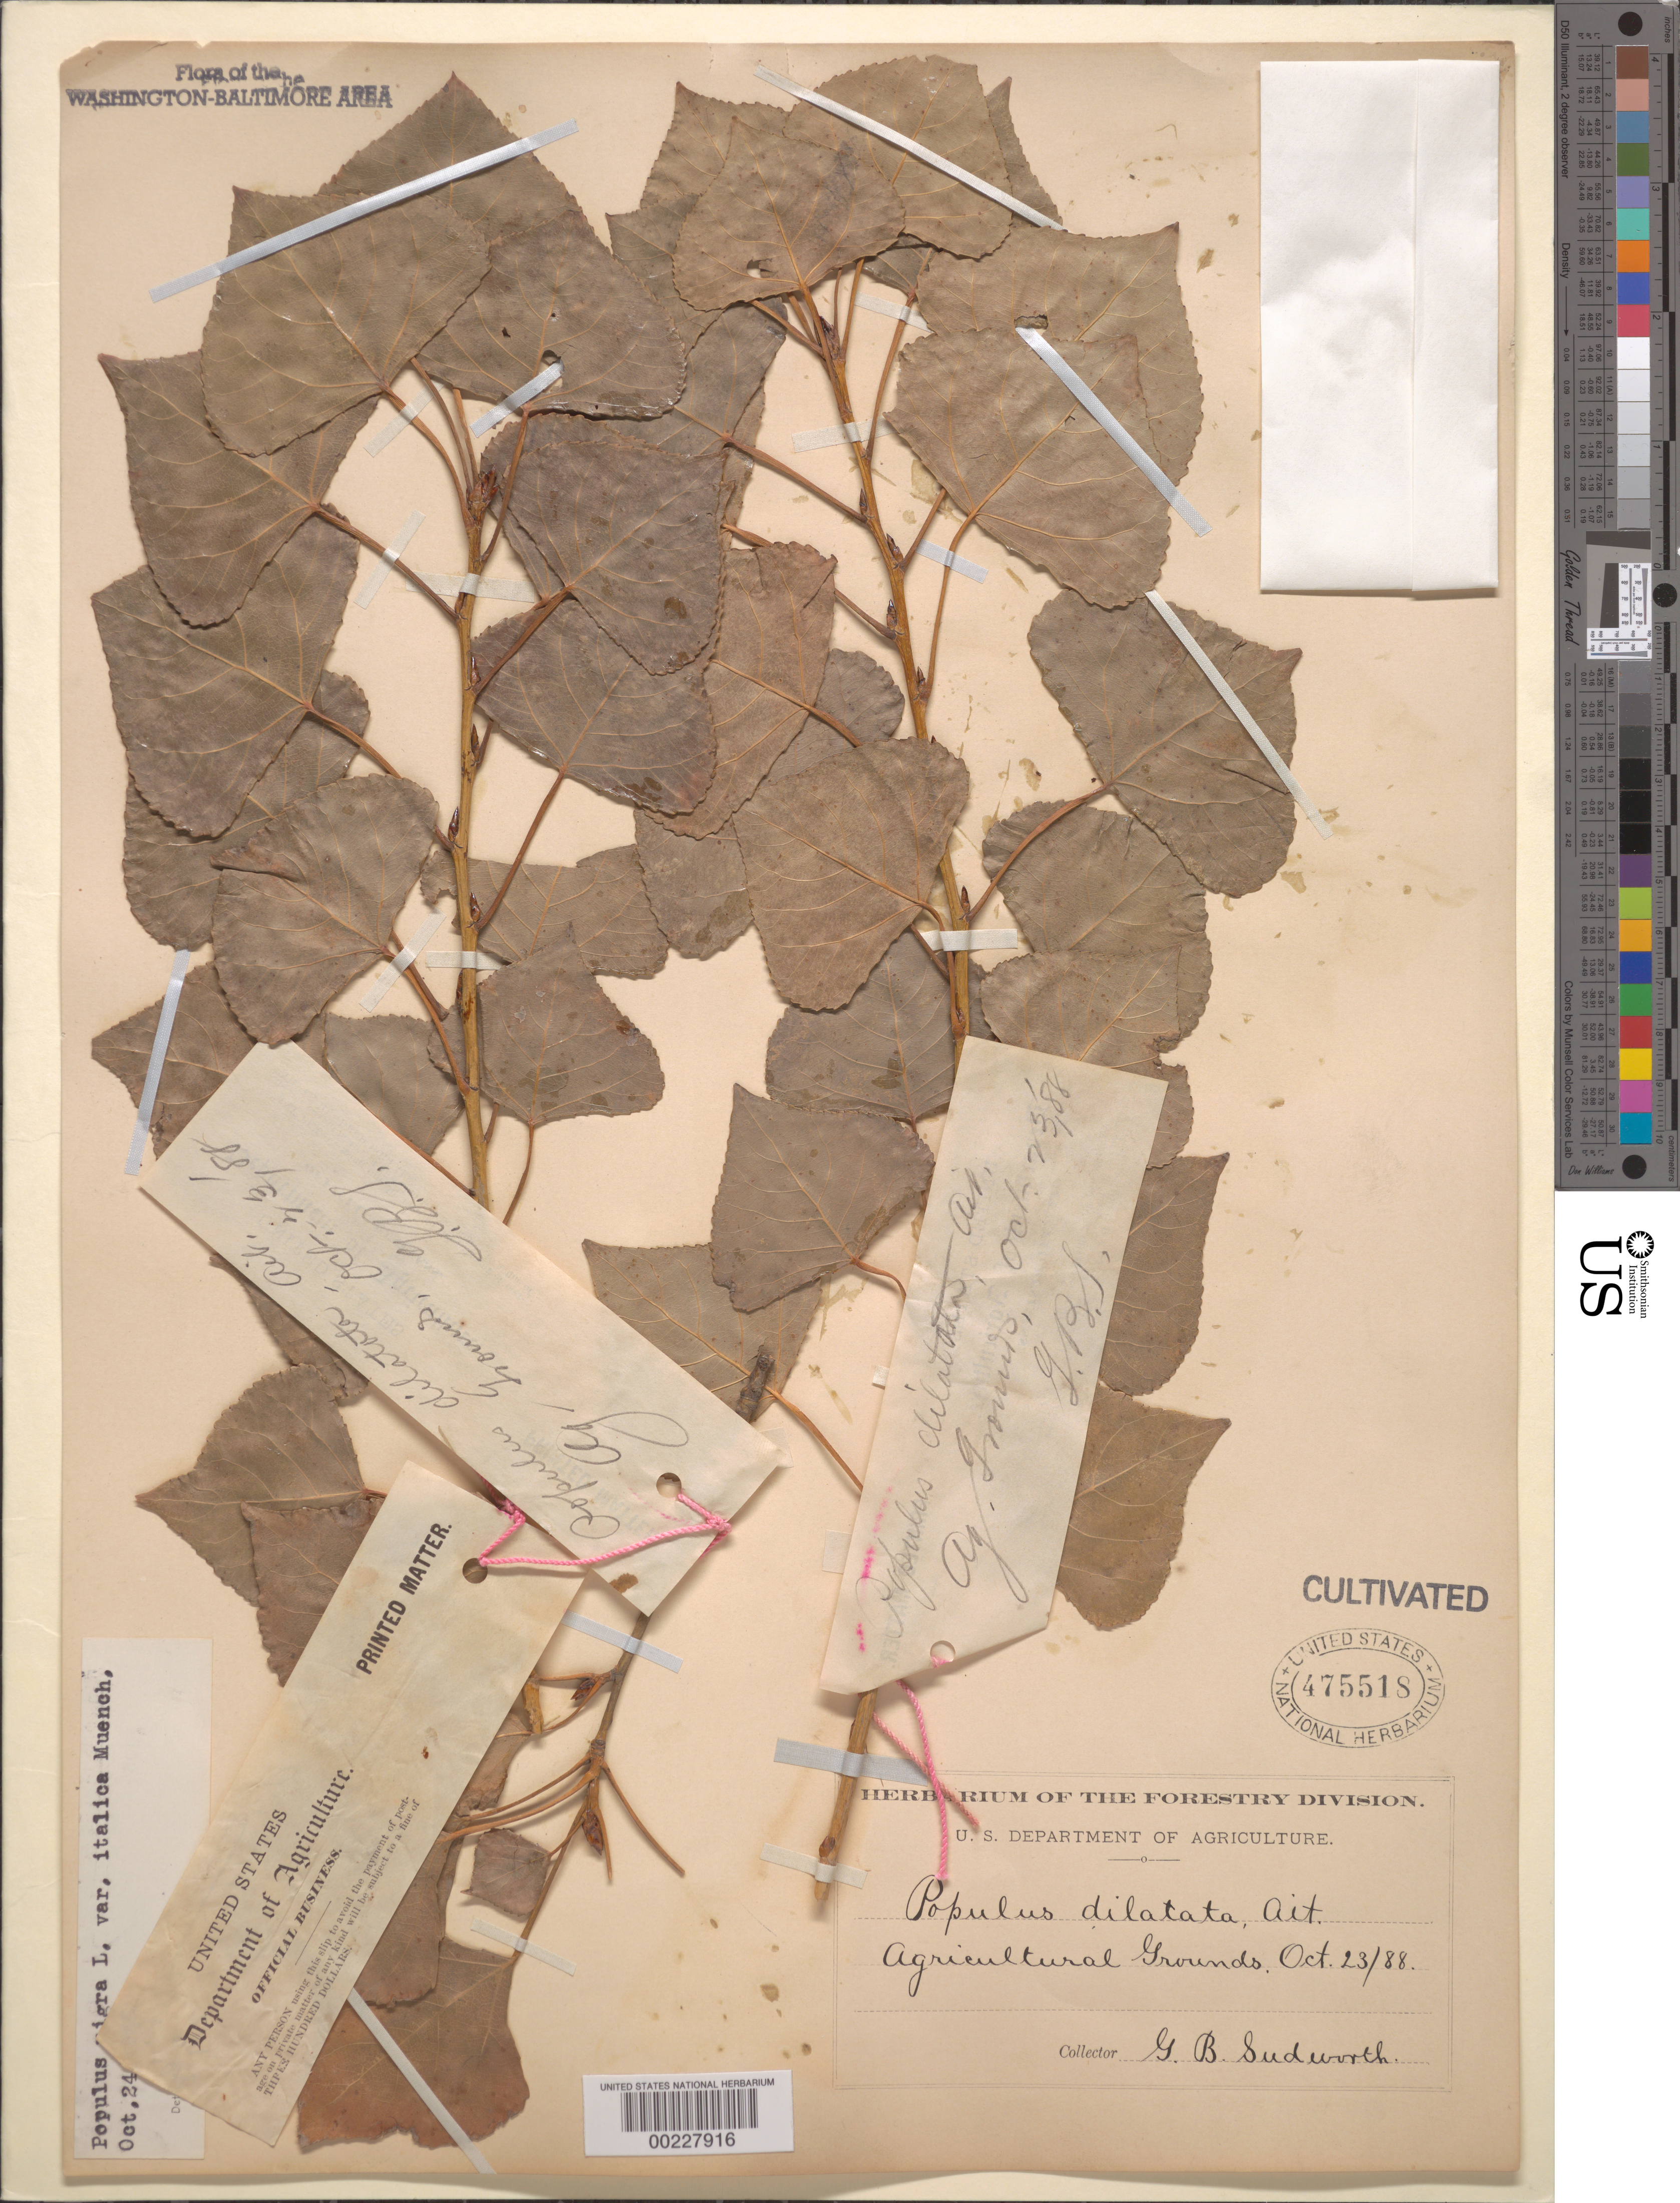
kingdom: Plantae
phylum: Tracheophyta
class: Magnoliopsida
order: Malpighiales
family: Salicaceae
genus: Populus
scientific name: Populus nigra var. italica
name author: Du Roi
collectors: G. B. Sudworth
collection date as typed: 23 Oct 1888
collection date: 1888-10-23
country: United States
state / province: District of Columbia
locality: Agriculture grounds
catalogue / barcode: US 475518